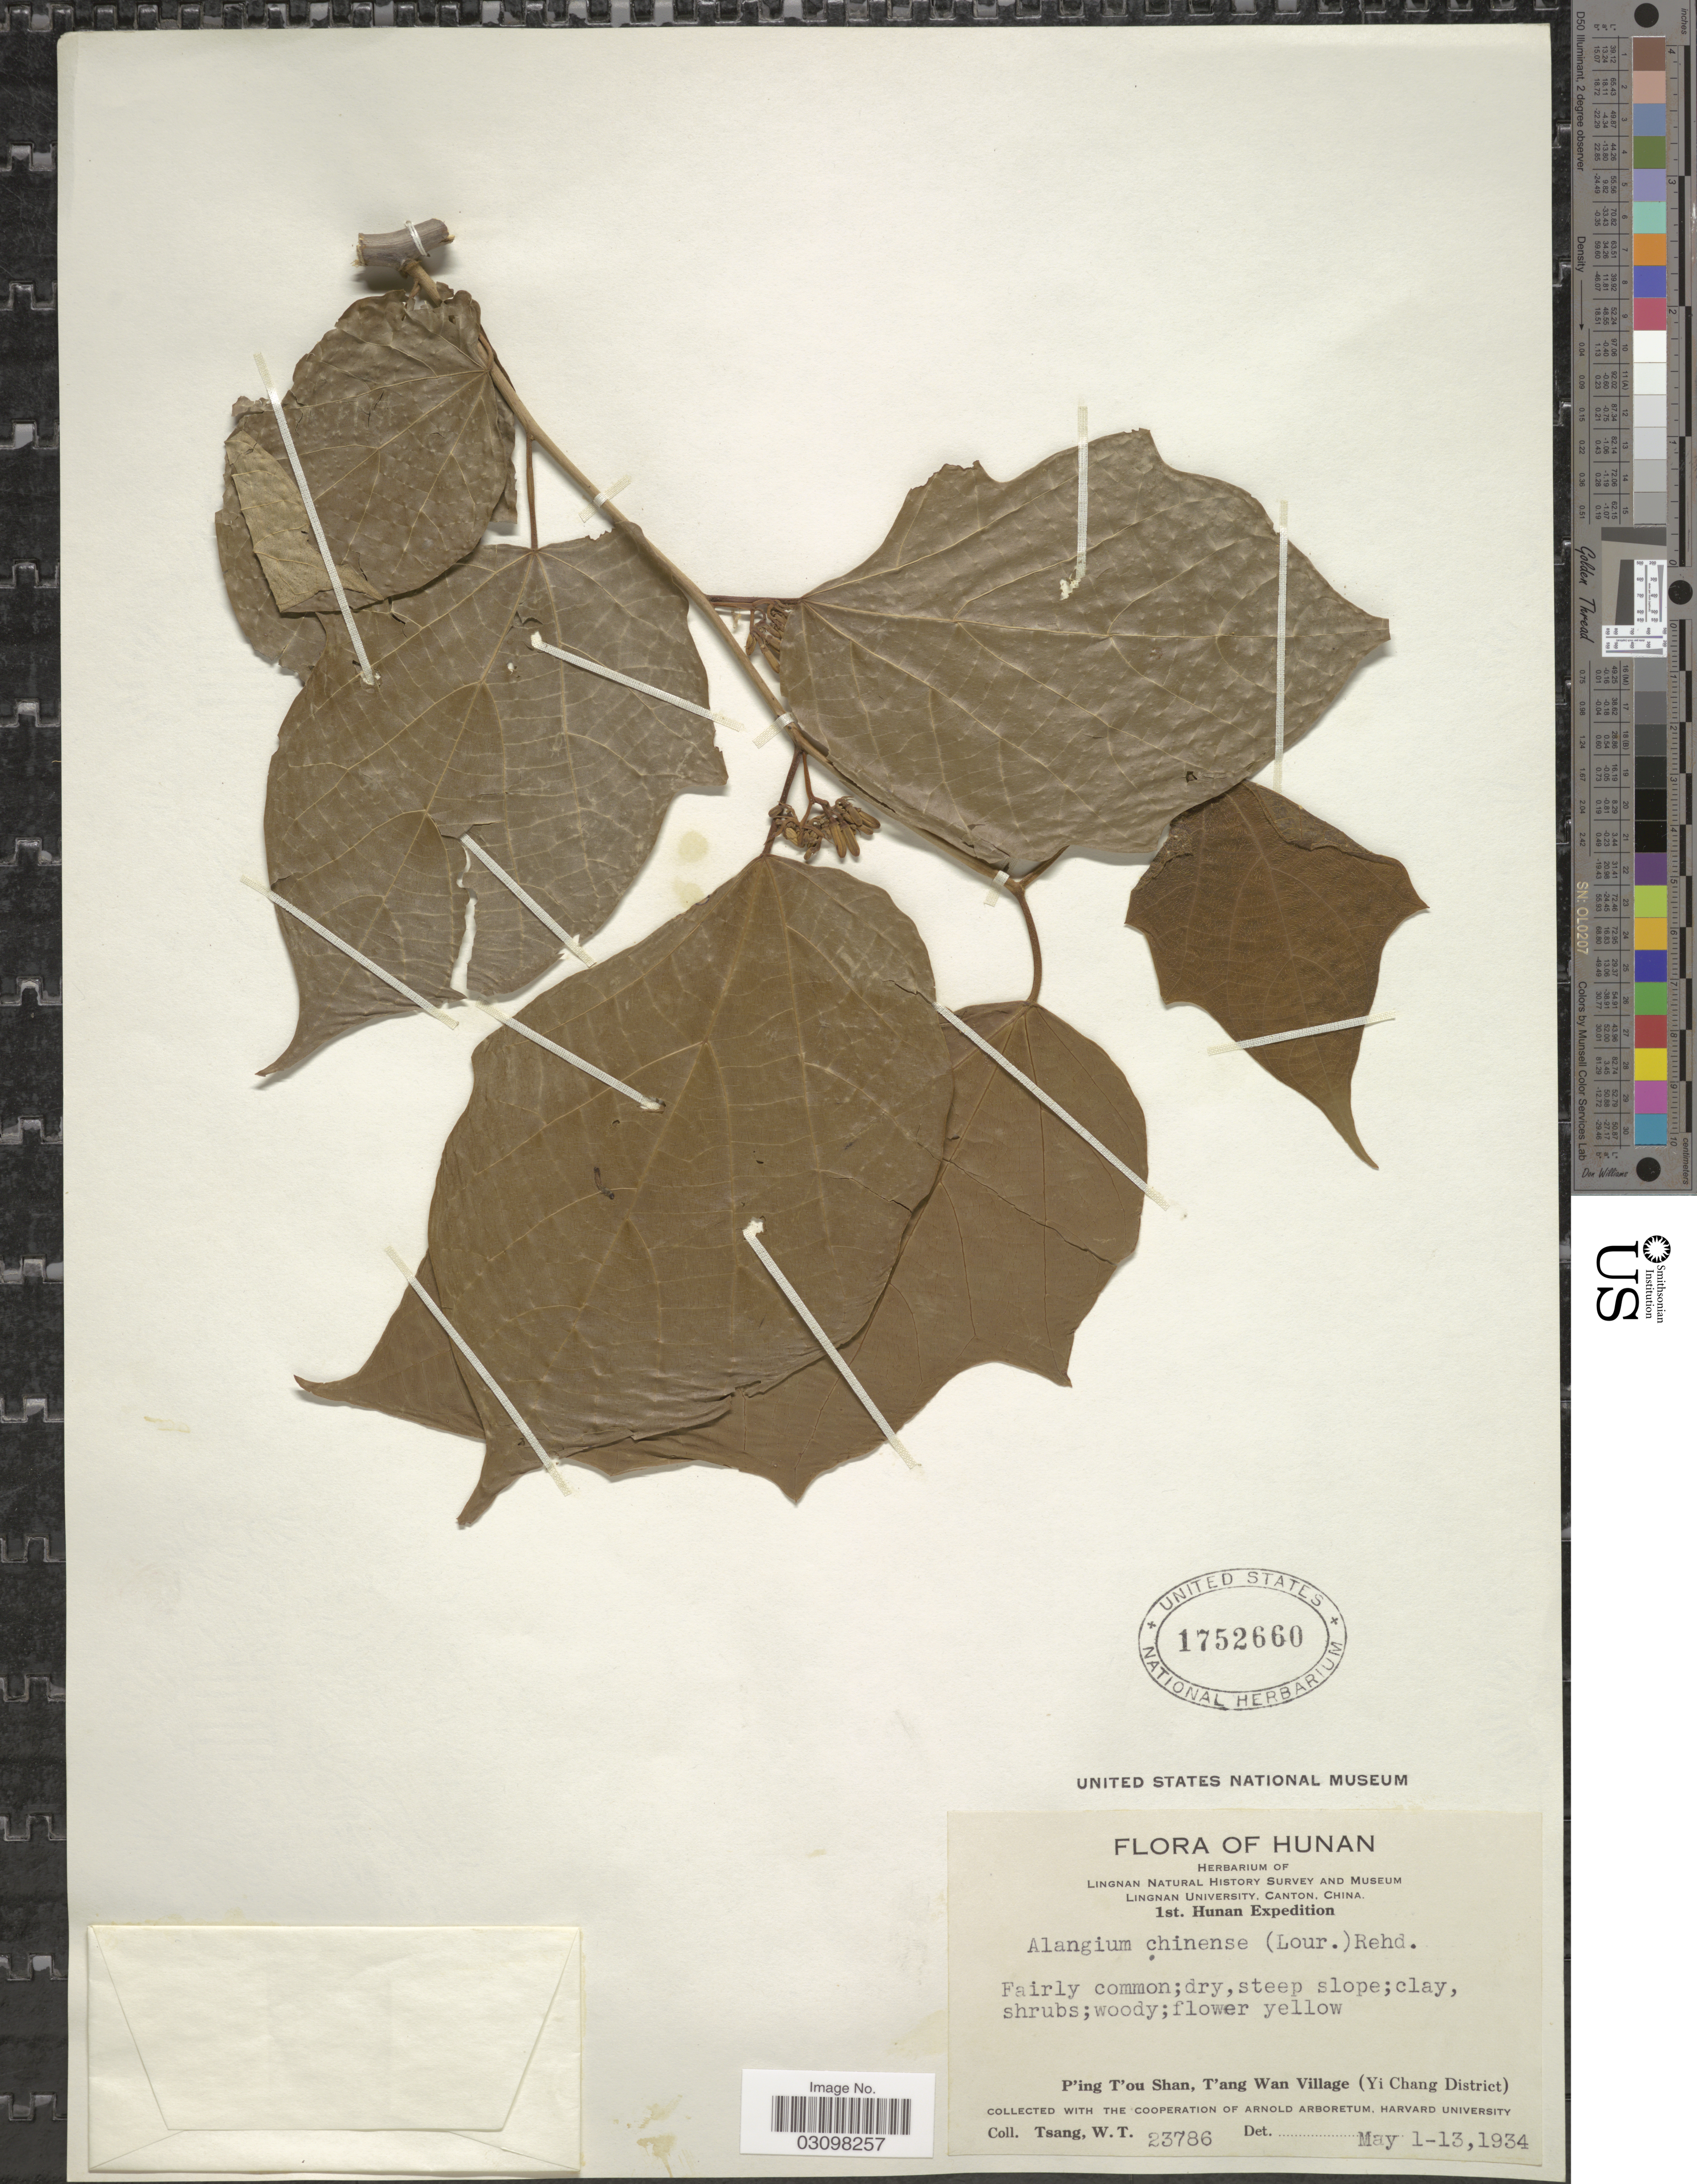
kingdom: Plantae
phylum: Tracheophyta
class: Magnoliopsida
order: Cornales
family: Cornaceae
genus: Alangium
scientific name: Alangium chinense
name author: (Harms) Rehder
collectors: W. T. Tsang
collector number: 23786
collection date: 1934-05-01/1934-05-13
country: China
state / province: Hunan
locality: P'ing T'ou Shan, T'ang Wan Village (Yi Chang District).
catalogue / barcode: US 1752660